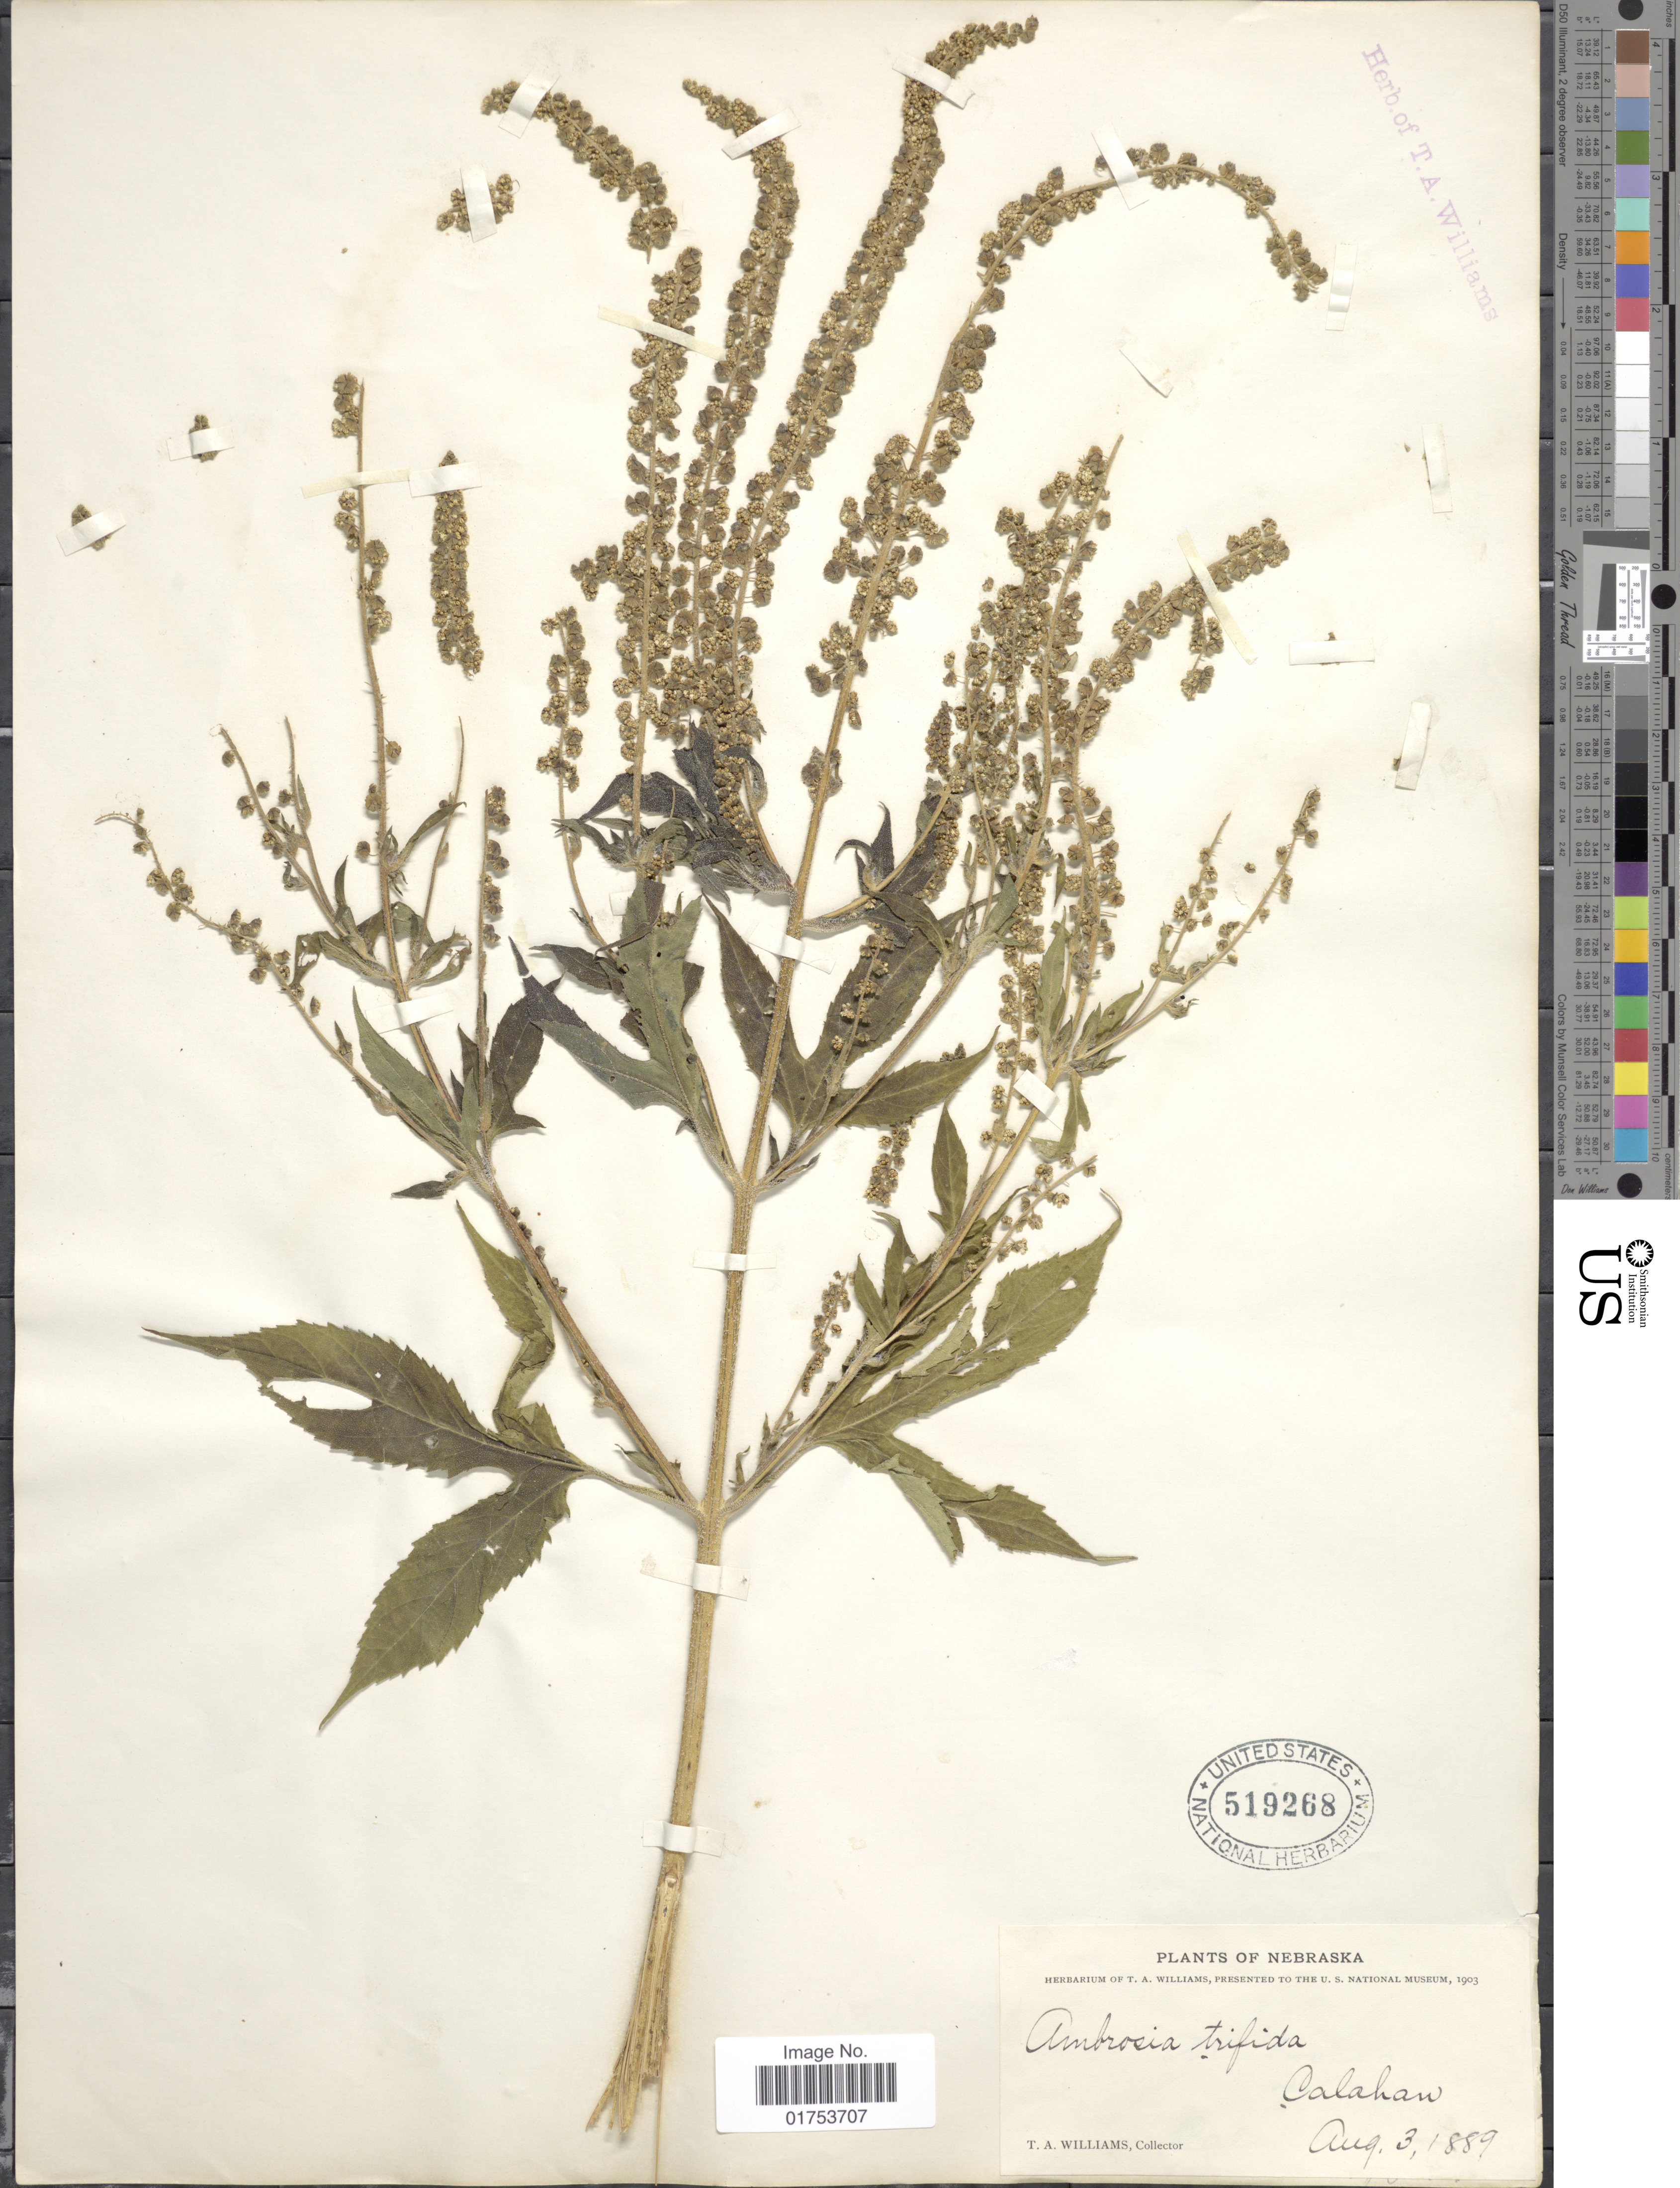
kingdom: Plantae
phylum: Tracheophyta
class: Magnoliopsida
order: Asterales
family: Asteraceae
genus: Ambrosia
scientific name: Ambrosia trifida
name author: L.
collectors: T. A. Williams (herbarium)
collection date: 1889-08-03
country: United States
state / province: Nebraska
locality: Calahan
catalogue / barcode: US 519268